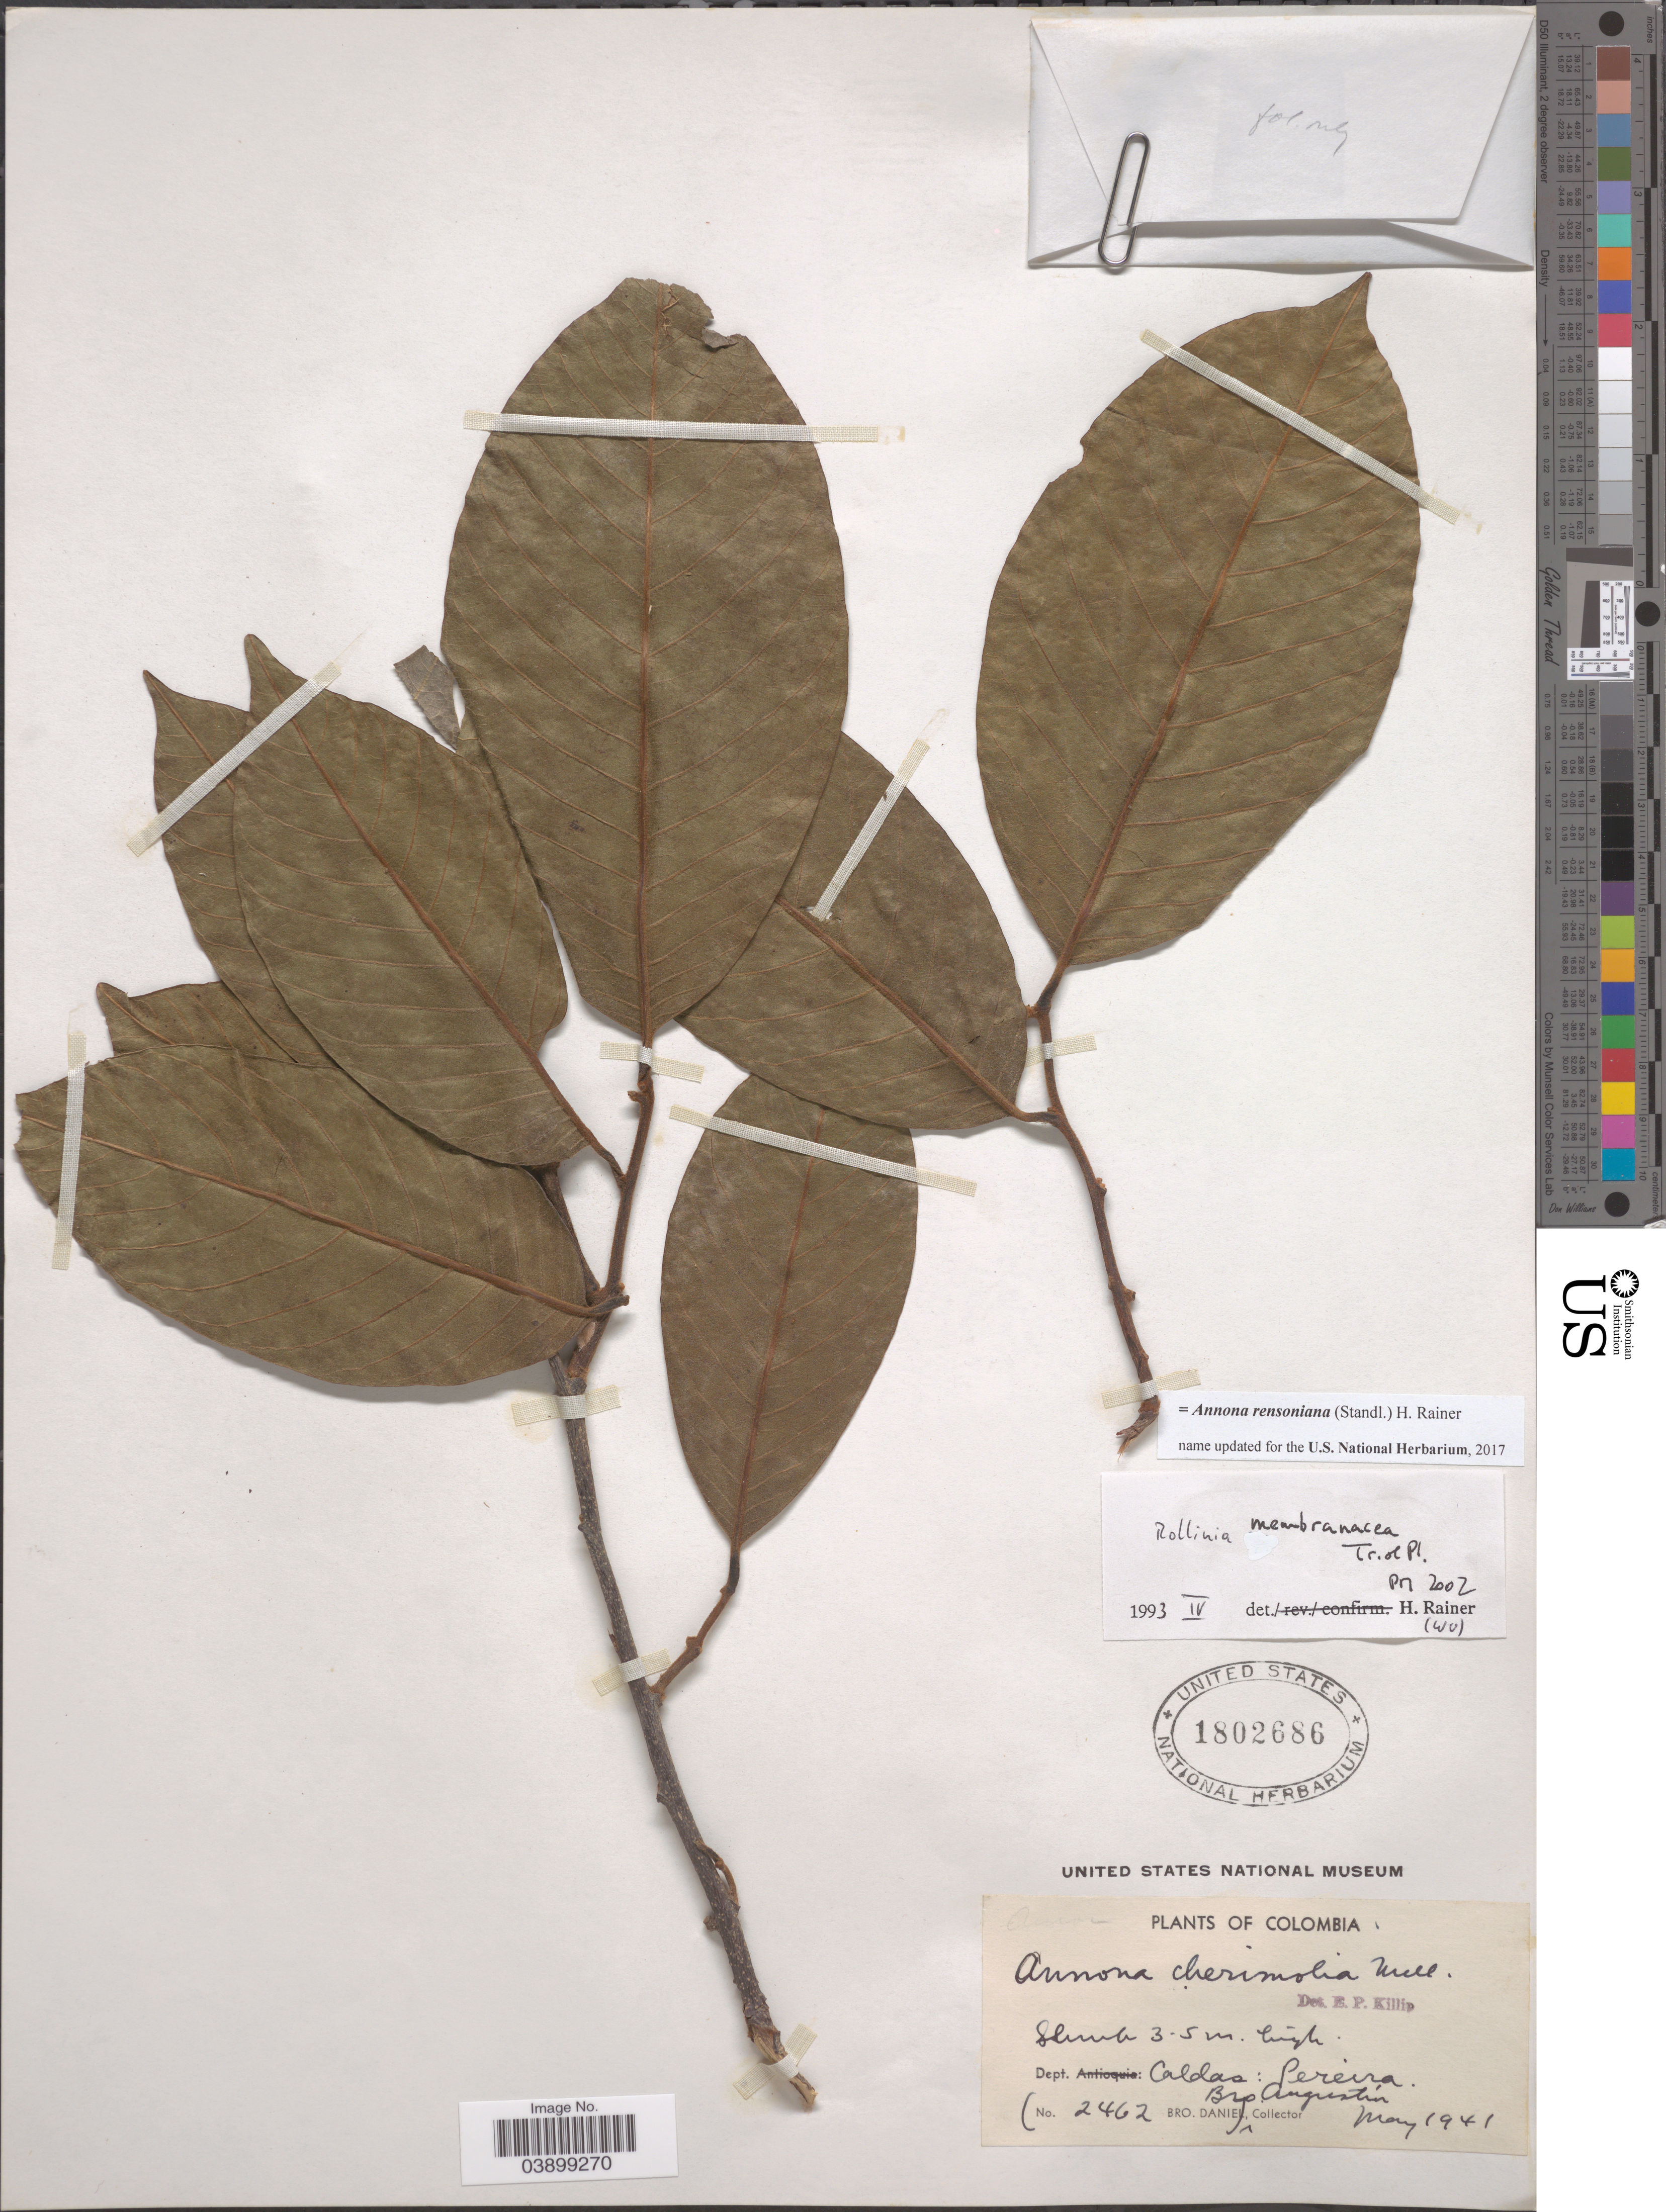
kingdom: Plantae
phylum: Tracheophyta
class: Magnoliopsida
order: Magnoliales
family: Annonaceae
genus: Annona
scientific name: Annona rensoniana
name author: (Standl.) H. Rainer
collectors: Bro. Daniel & Augustin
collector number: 2462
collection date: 1941-05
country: Colombia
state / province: Caldas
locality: Dept. Caldas: Pereira.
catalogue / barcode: US 1802686